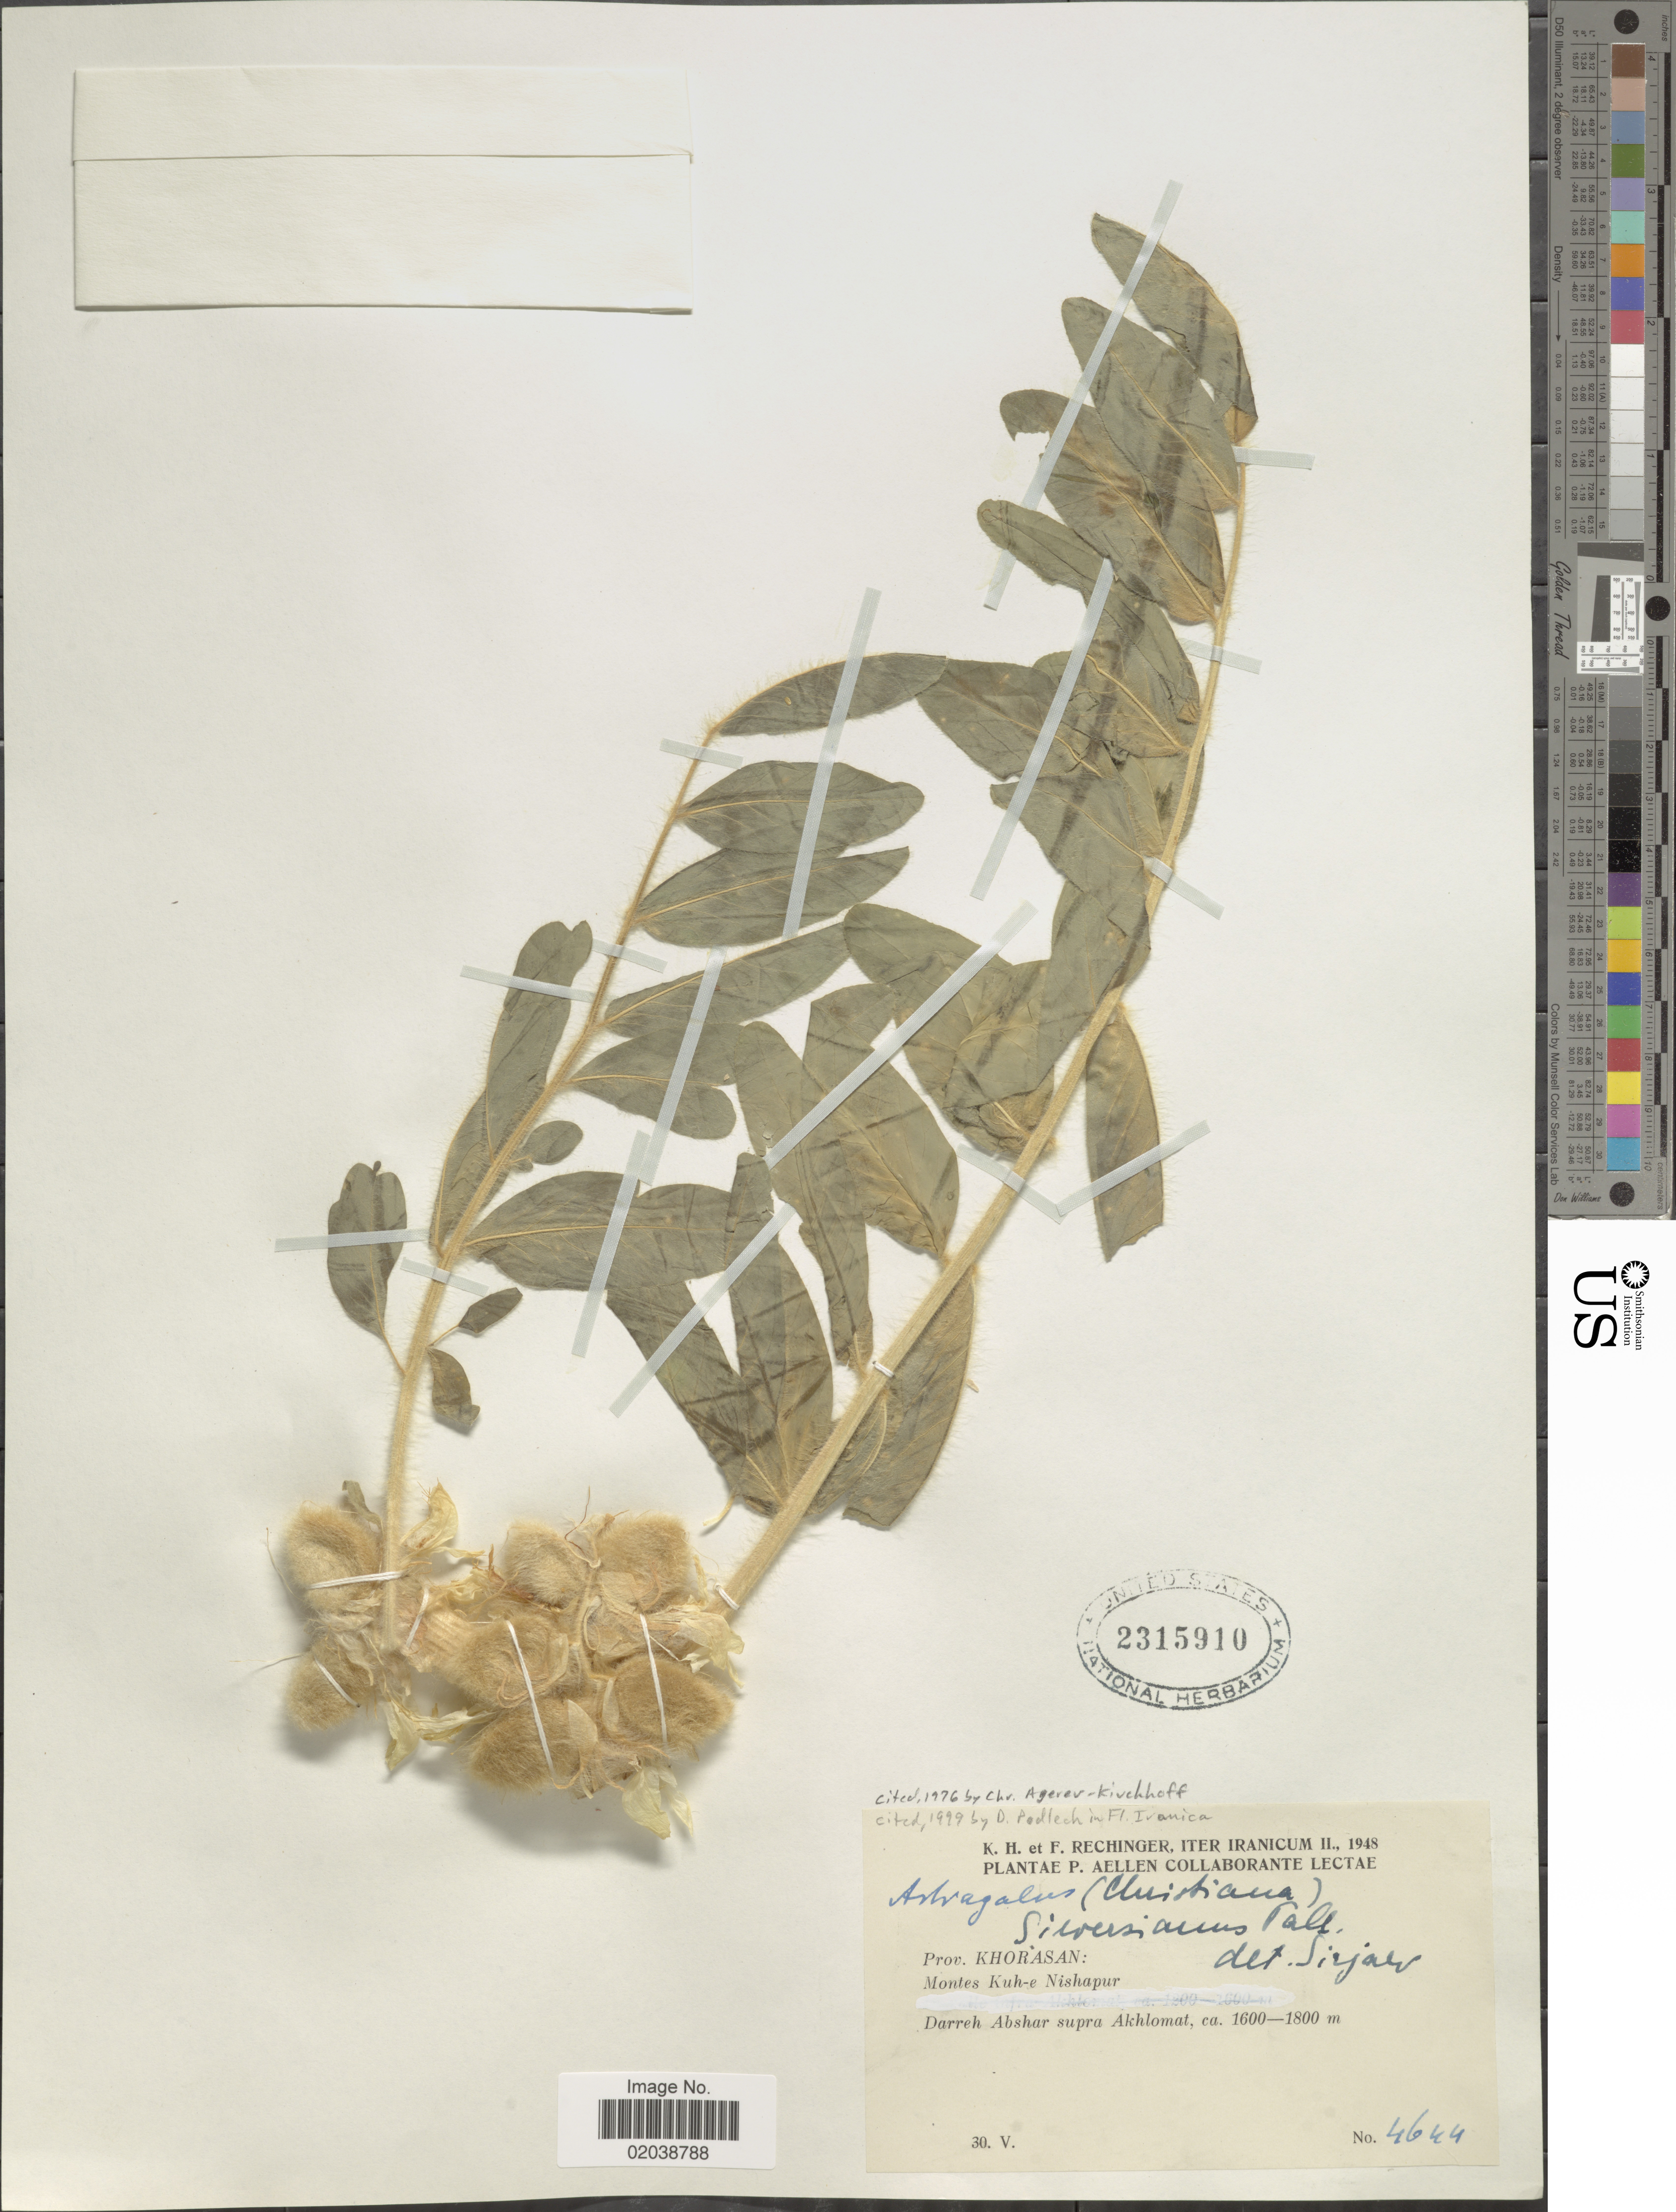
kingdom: Plantae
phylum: Tracheophyta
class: Magnoliopsida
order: Fabales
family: Fabaceae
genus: Astragalus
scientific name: Astragalus sieversianus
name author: Pall.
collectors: K. H. Rechinger & F. Rechinger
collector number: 4644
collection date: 1948-05-30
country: Iran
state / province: Khorasan [obsolete]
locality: Prov. Khorasan, Montes Kuh-e Nishapur, darreh Abshar supra Akhlomat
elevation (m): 1600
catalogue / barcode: US 2315910